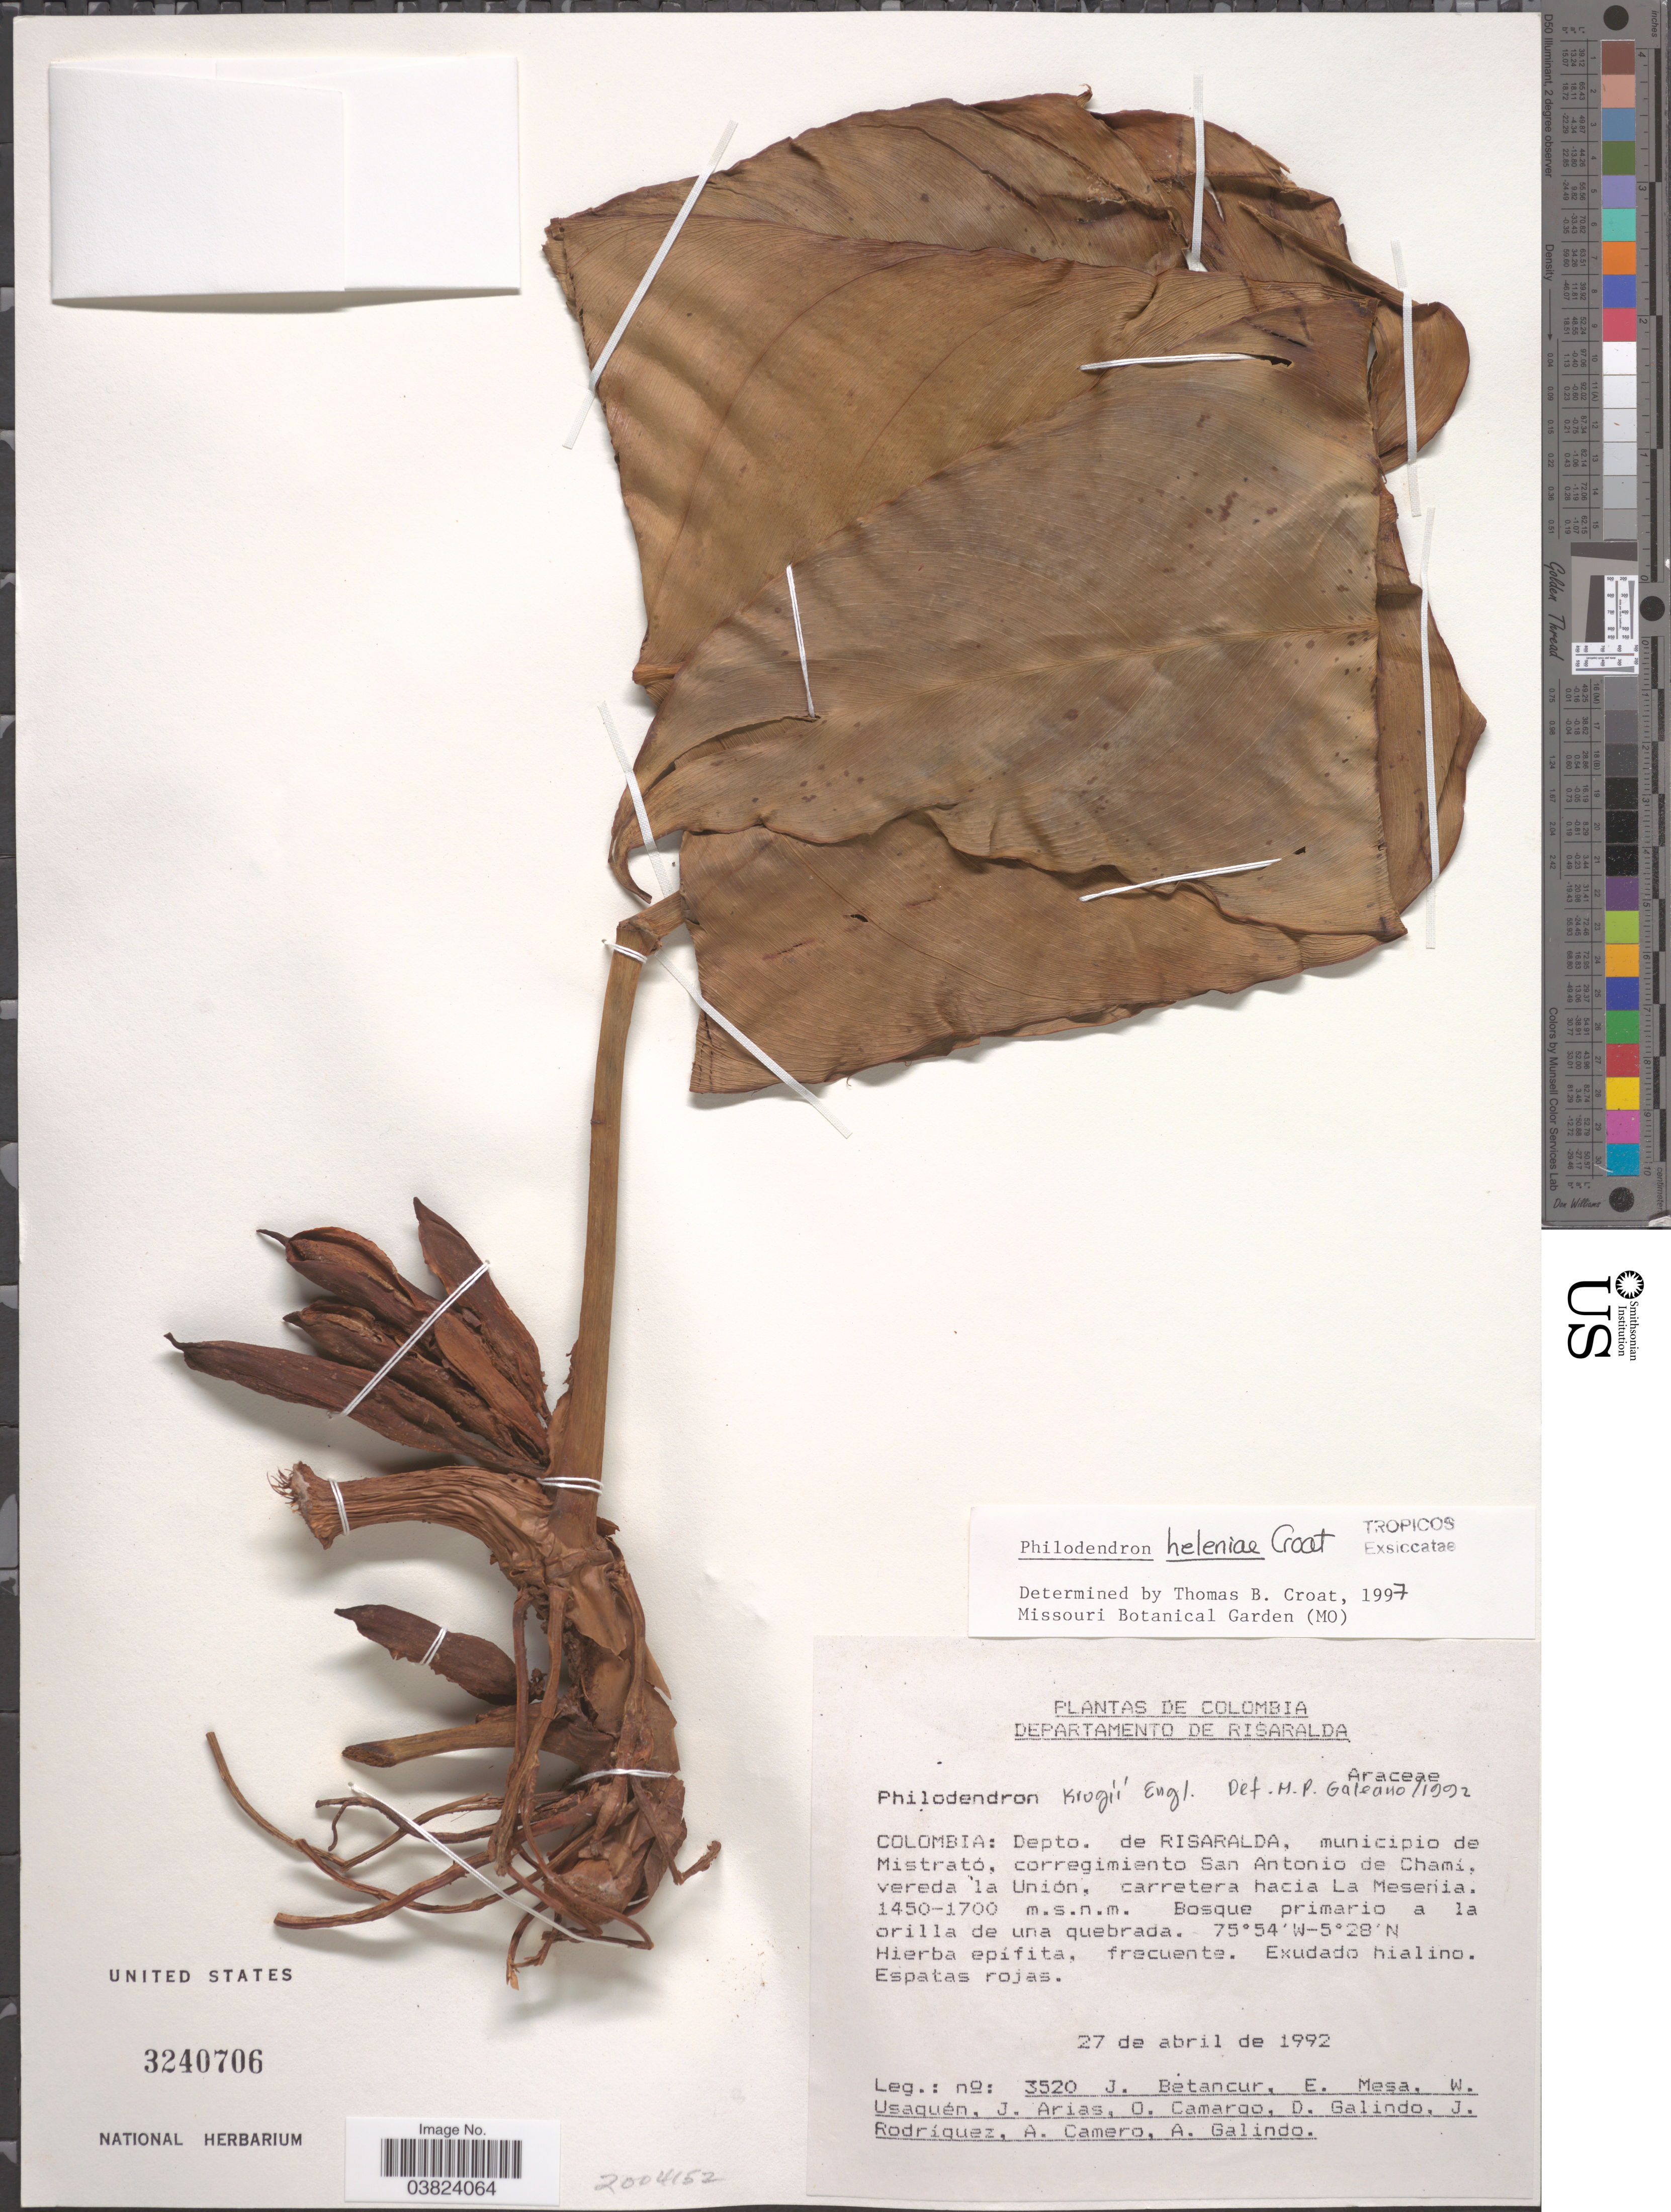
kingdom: Plantae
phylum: Tracheophyta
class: Liliopsida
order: Alismatales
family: Araceae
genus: Philodendron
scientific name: Philodendron heleniae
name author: Croat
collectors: J. Betancur, E. Mesa, W. Usaquen, J. Arias & et al.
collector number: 3520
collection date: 1992-04-27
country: Colombia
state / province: Risaralda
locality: Depto. de Risaralda, municipio de Mistrató, corregimiento San Antonio de Chamí, vereda 'la Union, carretera hacia La Mesenia.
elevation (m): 1450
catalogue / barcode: US 3240706